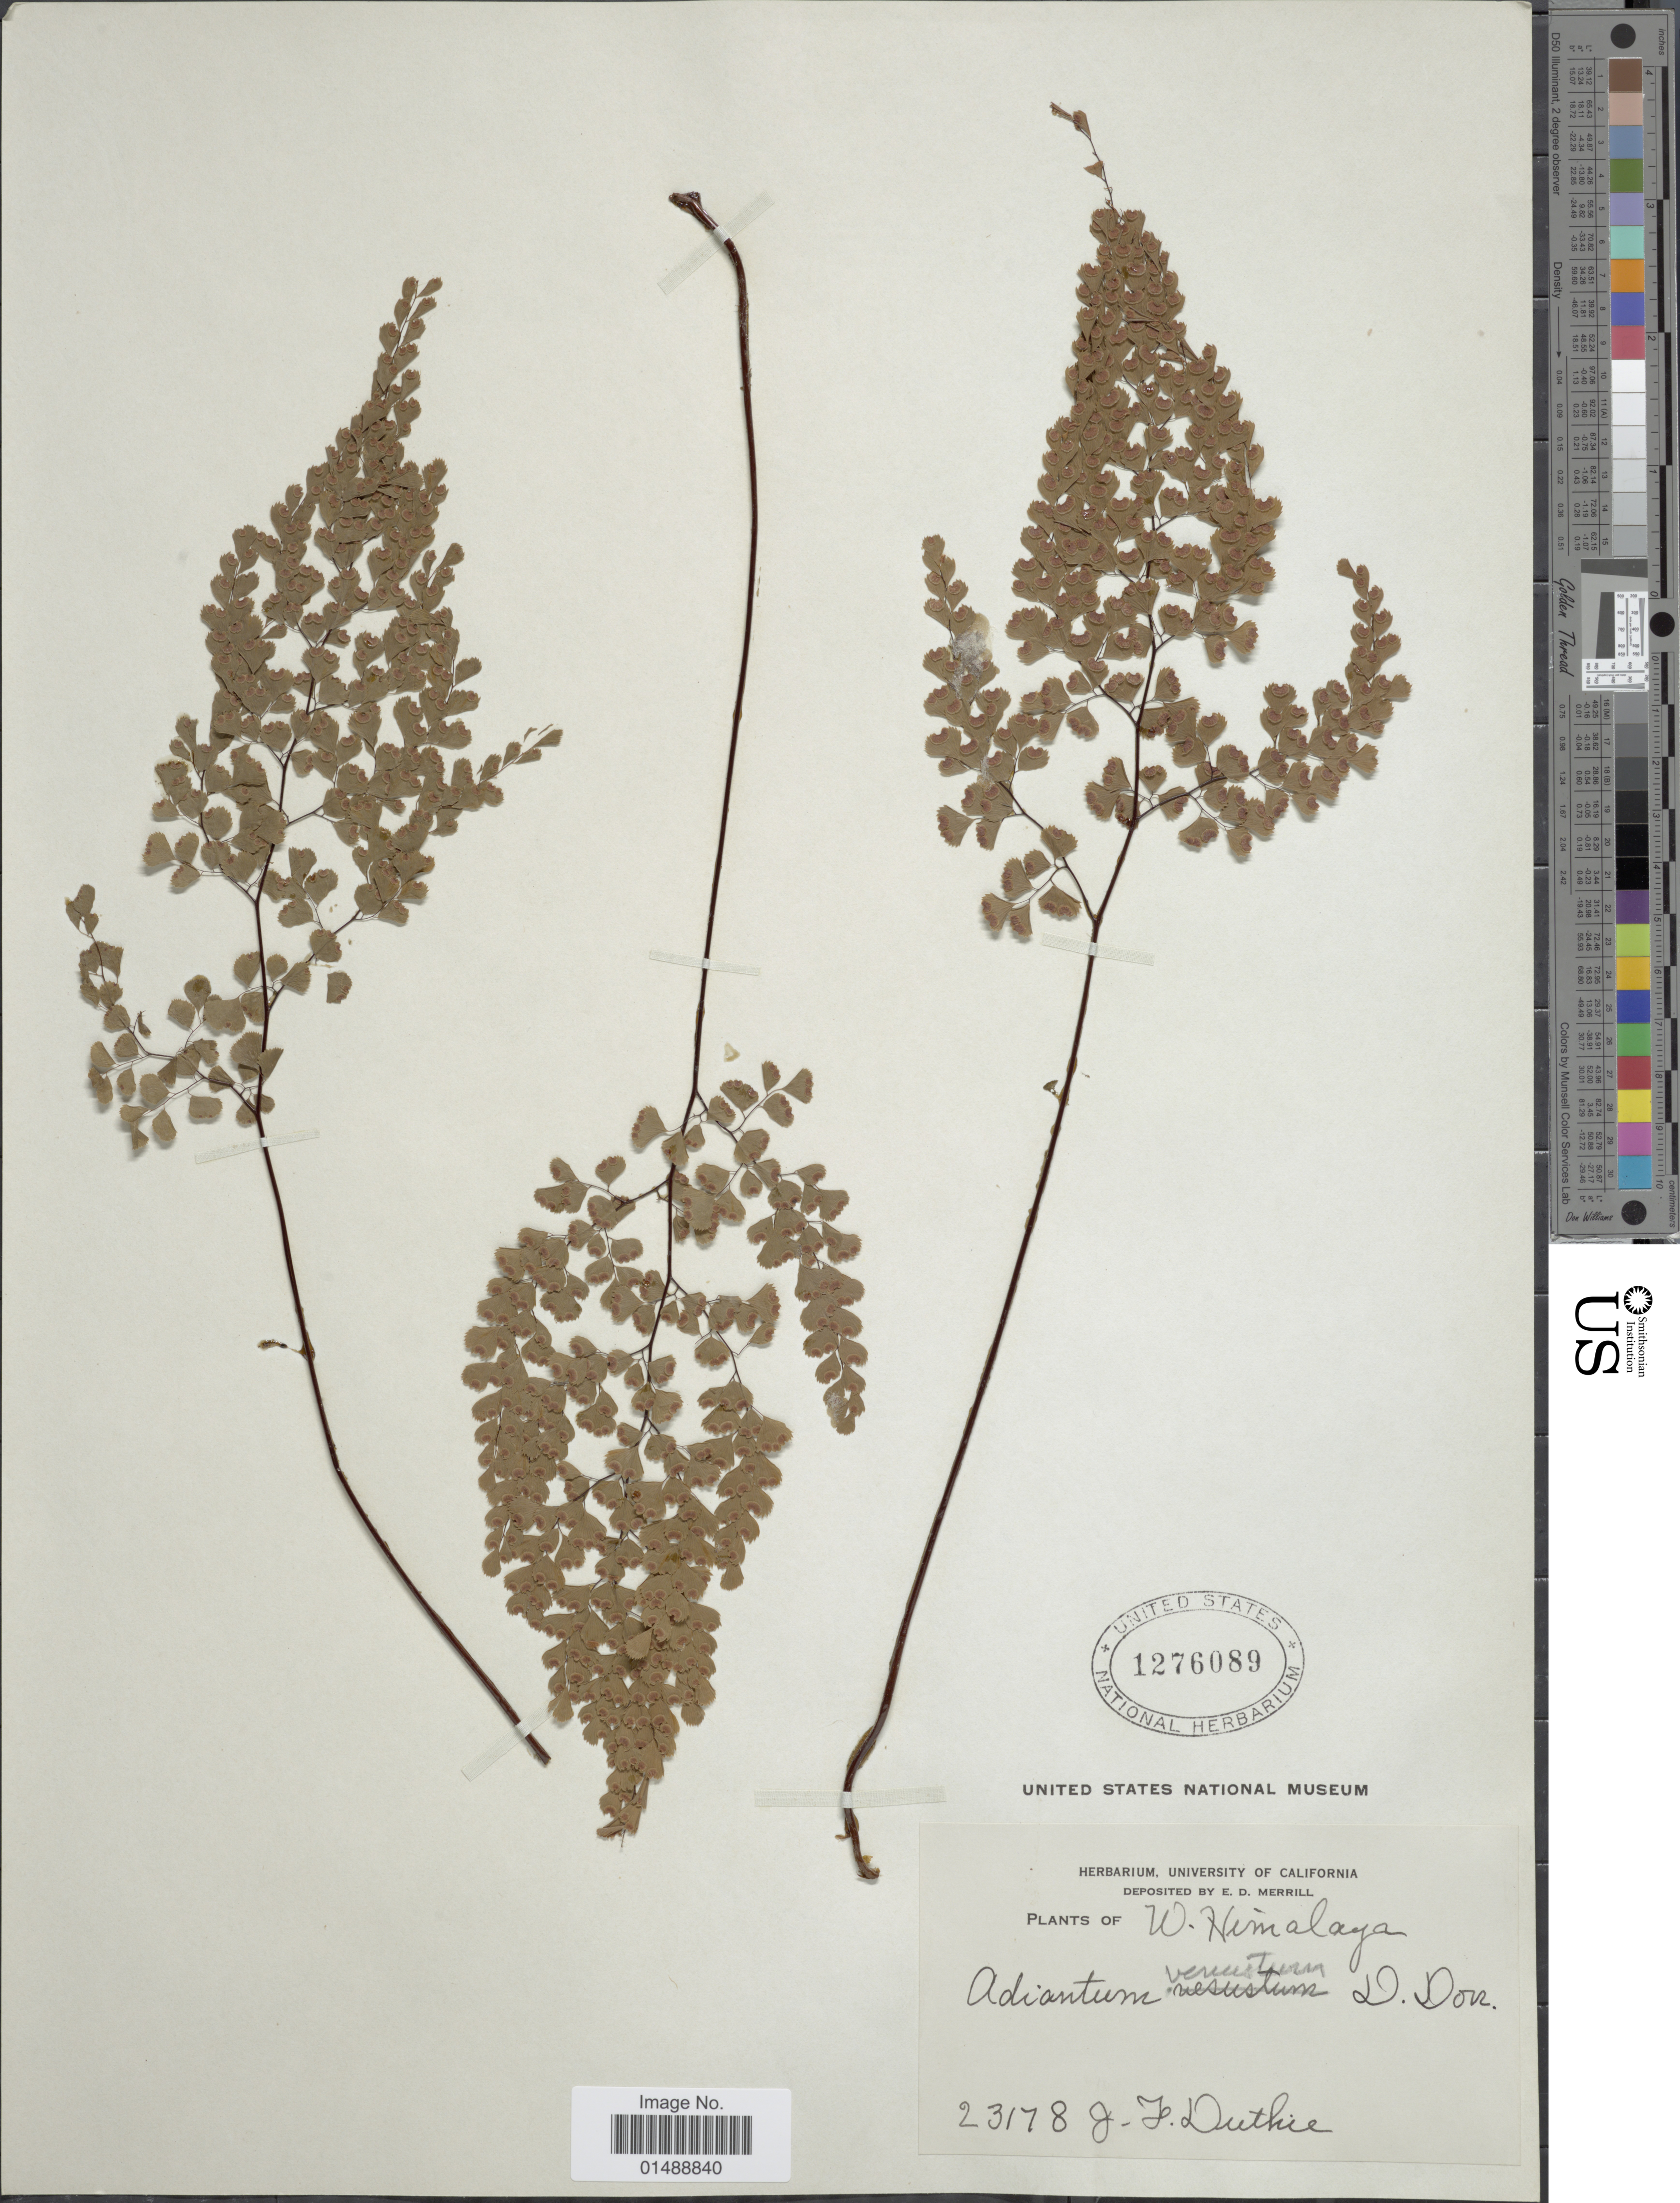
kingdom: Plantae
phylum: Tracheophyta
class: Polypodiopsida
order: Polypodiales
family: Pteridaceae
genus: Adiantum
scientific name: Adiantum venustum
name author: D. Don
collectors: J. F. Duthie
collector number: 23/78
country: India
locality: W. Himalaya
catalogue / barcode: US 1276089